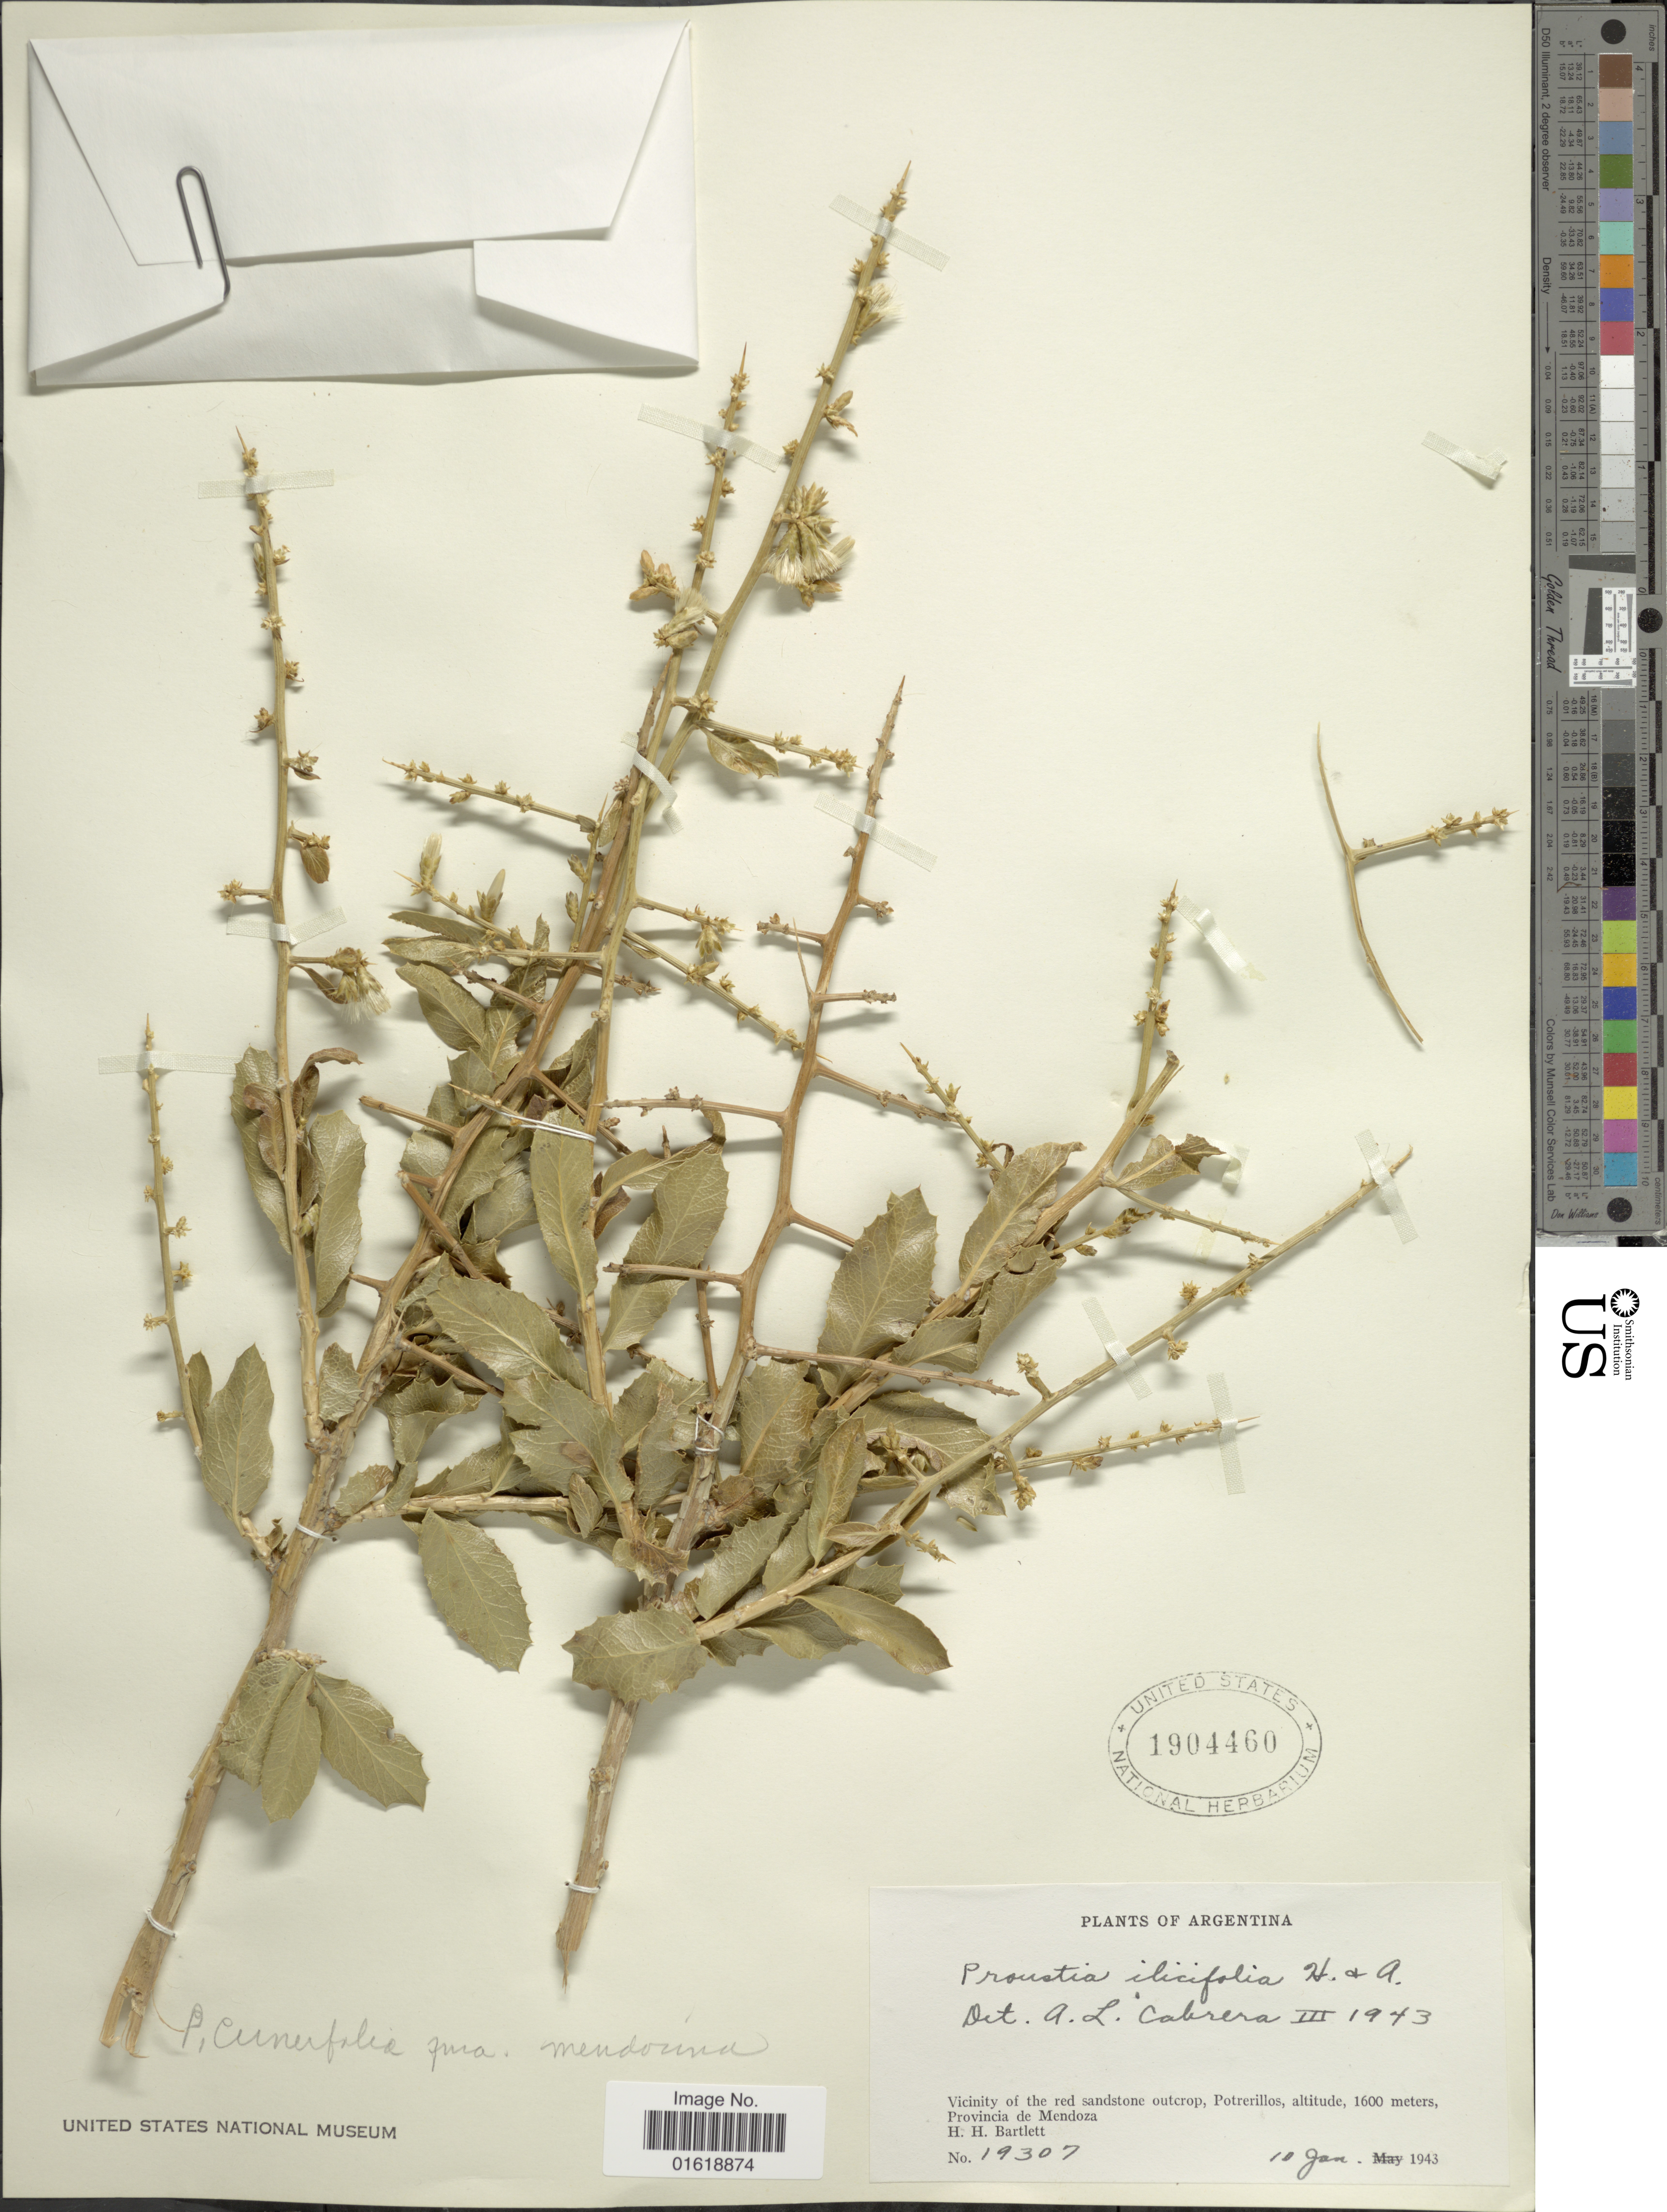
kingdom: Plantae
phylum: Tracheophyta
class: Magnoliopsida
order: Asterales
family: Asteraceae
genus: Proustia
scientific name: Proustia ilicifolia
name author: Hook. & Arn.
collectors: H. H. Bartlett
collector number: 19307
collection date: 1943-01-10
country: Argentina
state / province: Mendoza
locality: Vicinity of the red sandstone outcrop, Potrerillos, Provincia de Mendoza.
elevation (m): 1600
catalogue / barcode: US 1904460